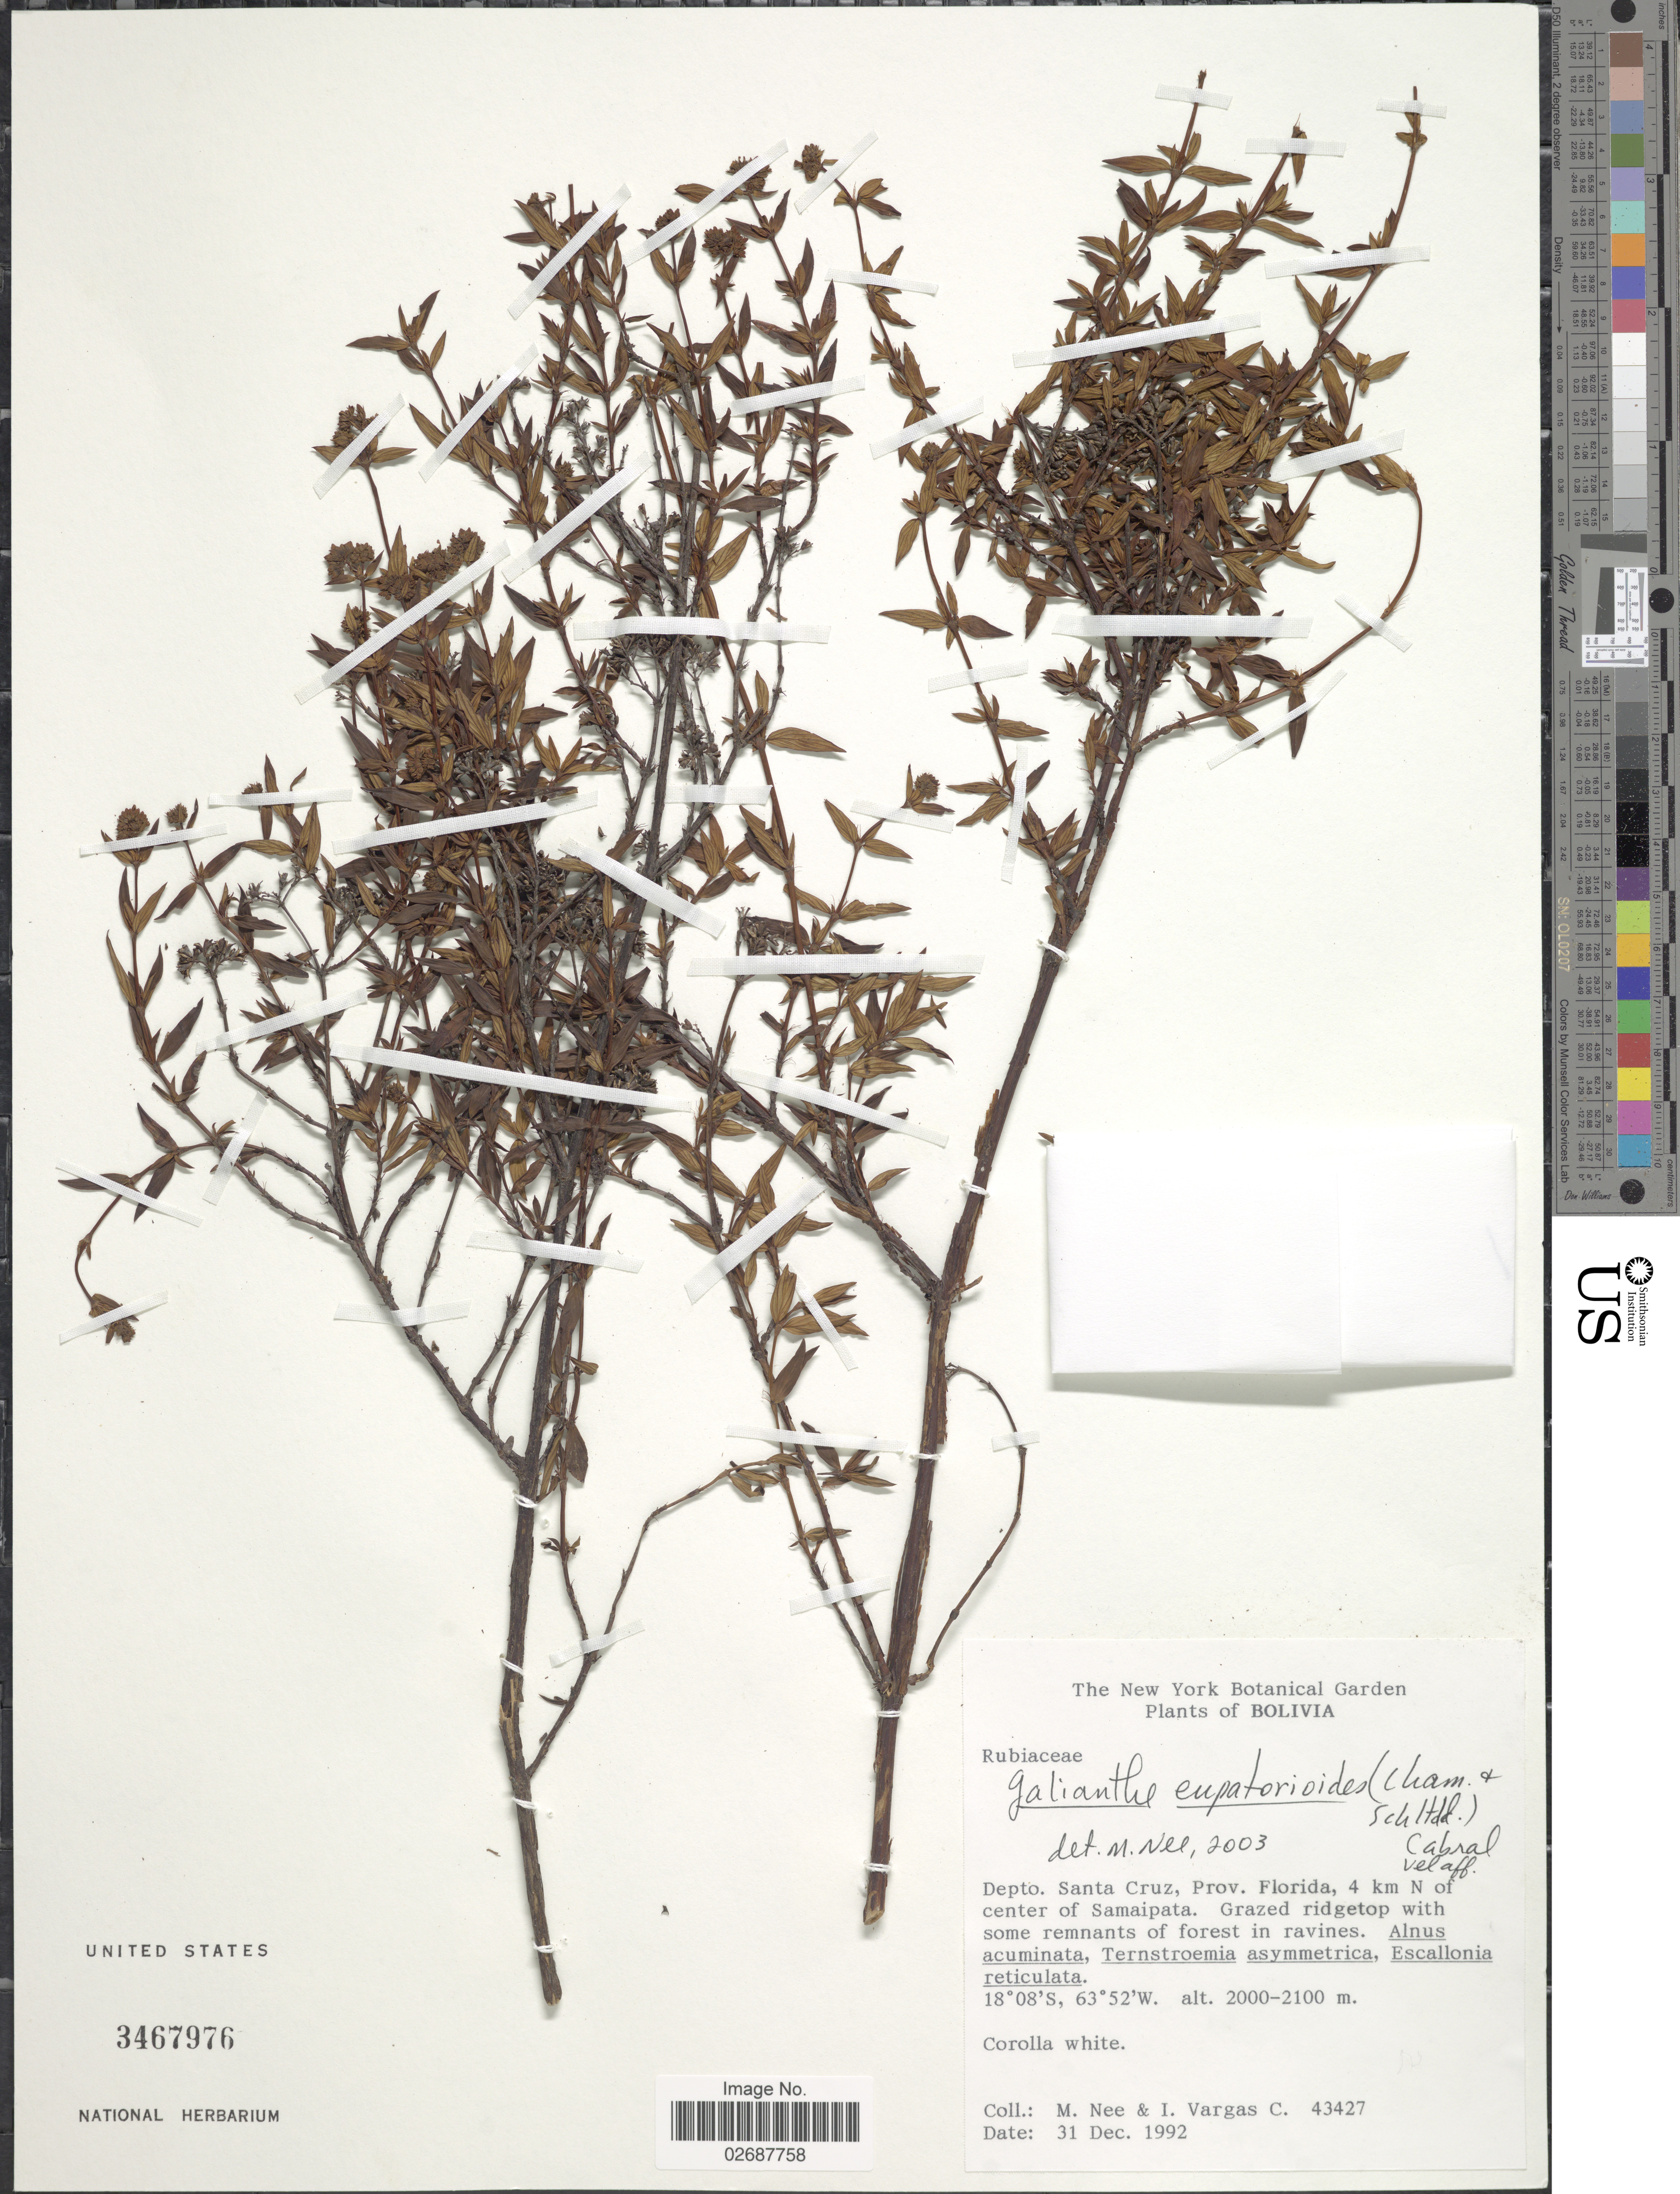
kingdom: Plantae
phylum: Tracheophyta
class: Magnoliopsida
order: Gentianales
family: Rubiaceae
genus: Galianthe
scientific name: Galianthe eupatorioides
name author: (Cham. & Schltdl.) E.L. Cabral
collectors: M. Nee & I. Vargas C.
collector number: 43427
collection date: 1992-12-31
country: Bolivia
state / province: Santa Cruz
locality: Prov. Florida, 4 km N of center of Samaipata, grazed ridgetop.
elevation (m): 2000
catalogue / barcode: US 3467976